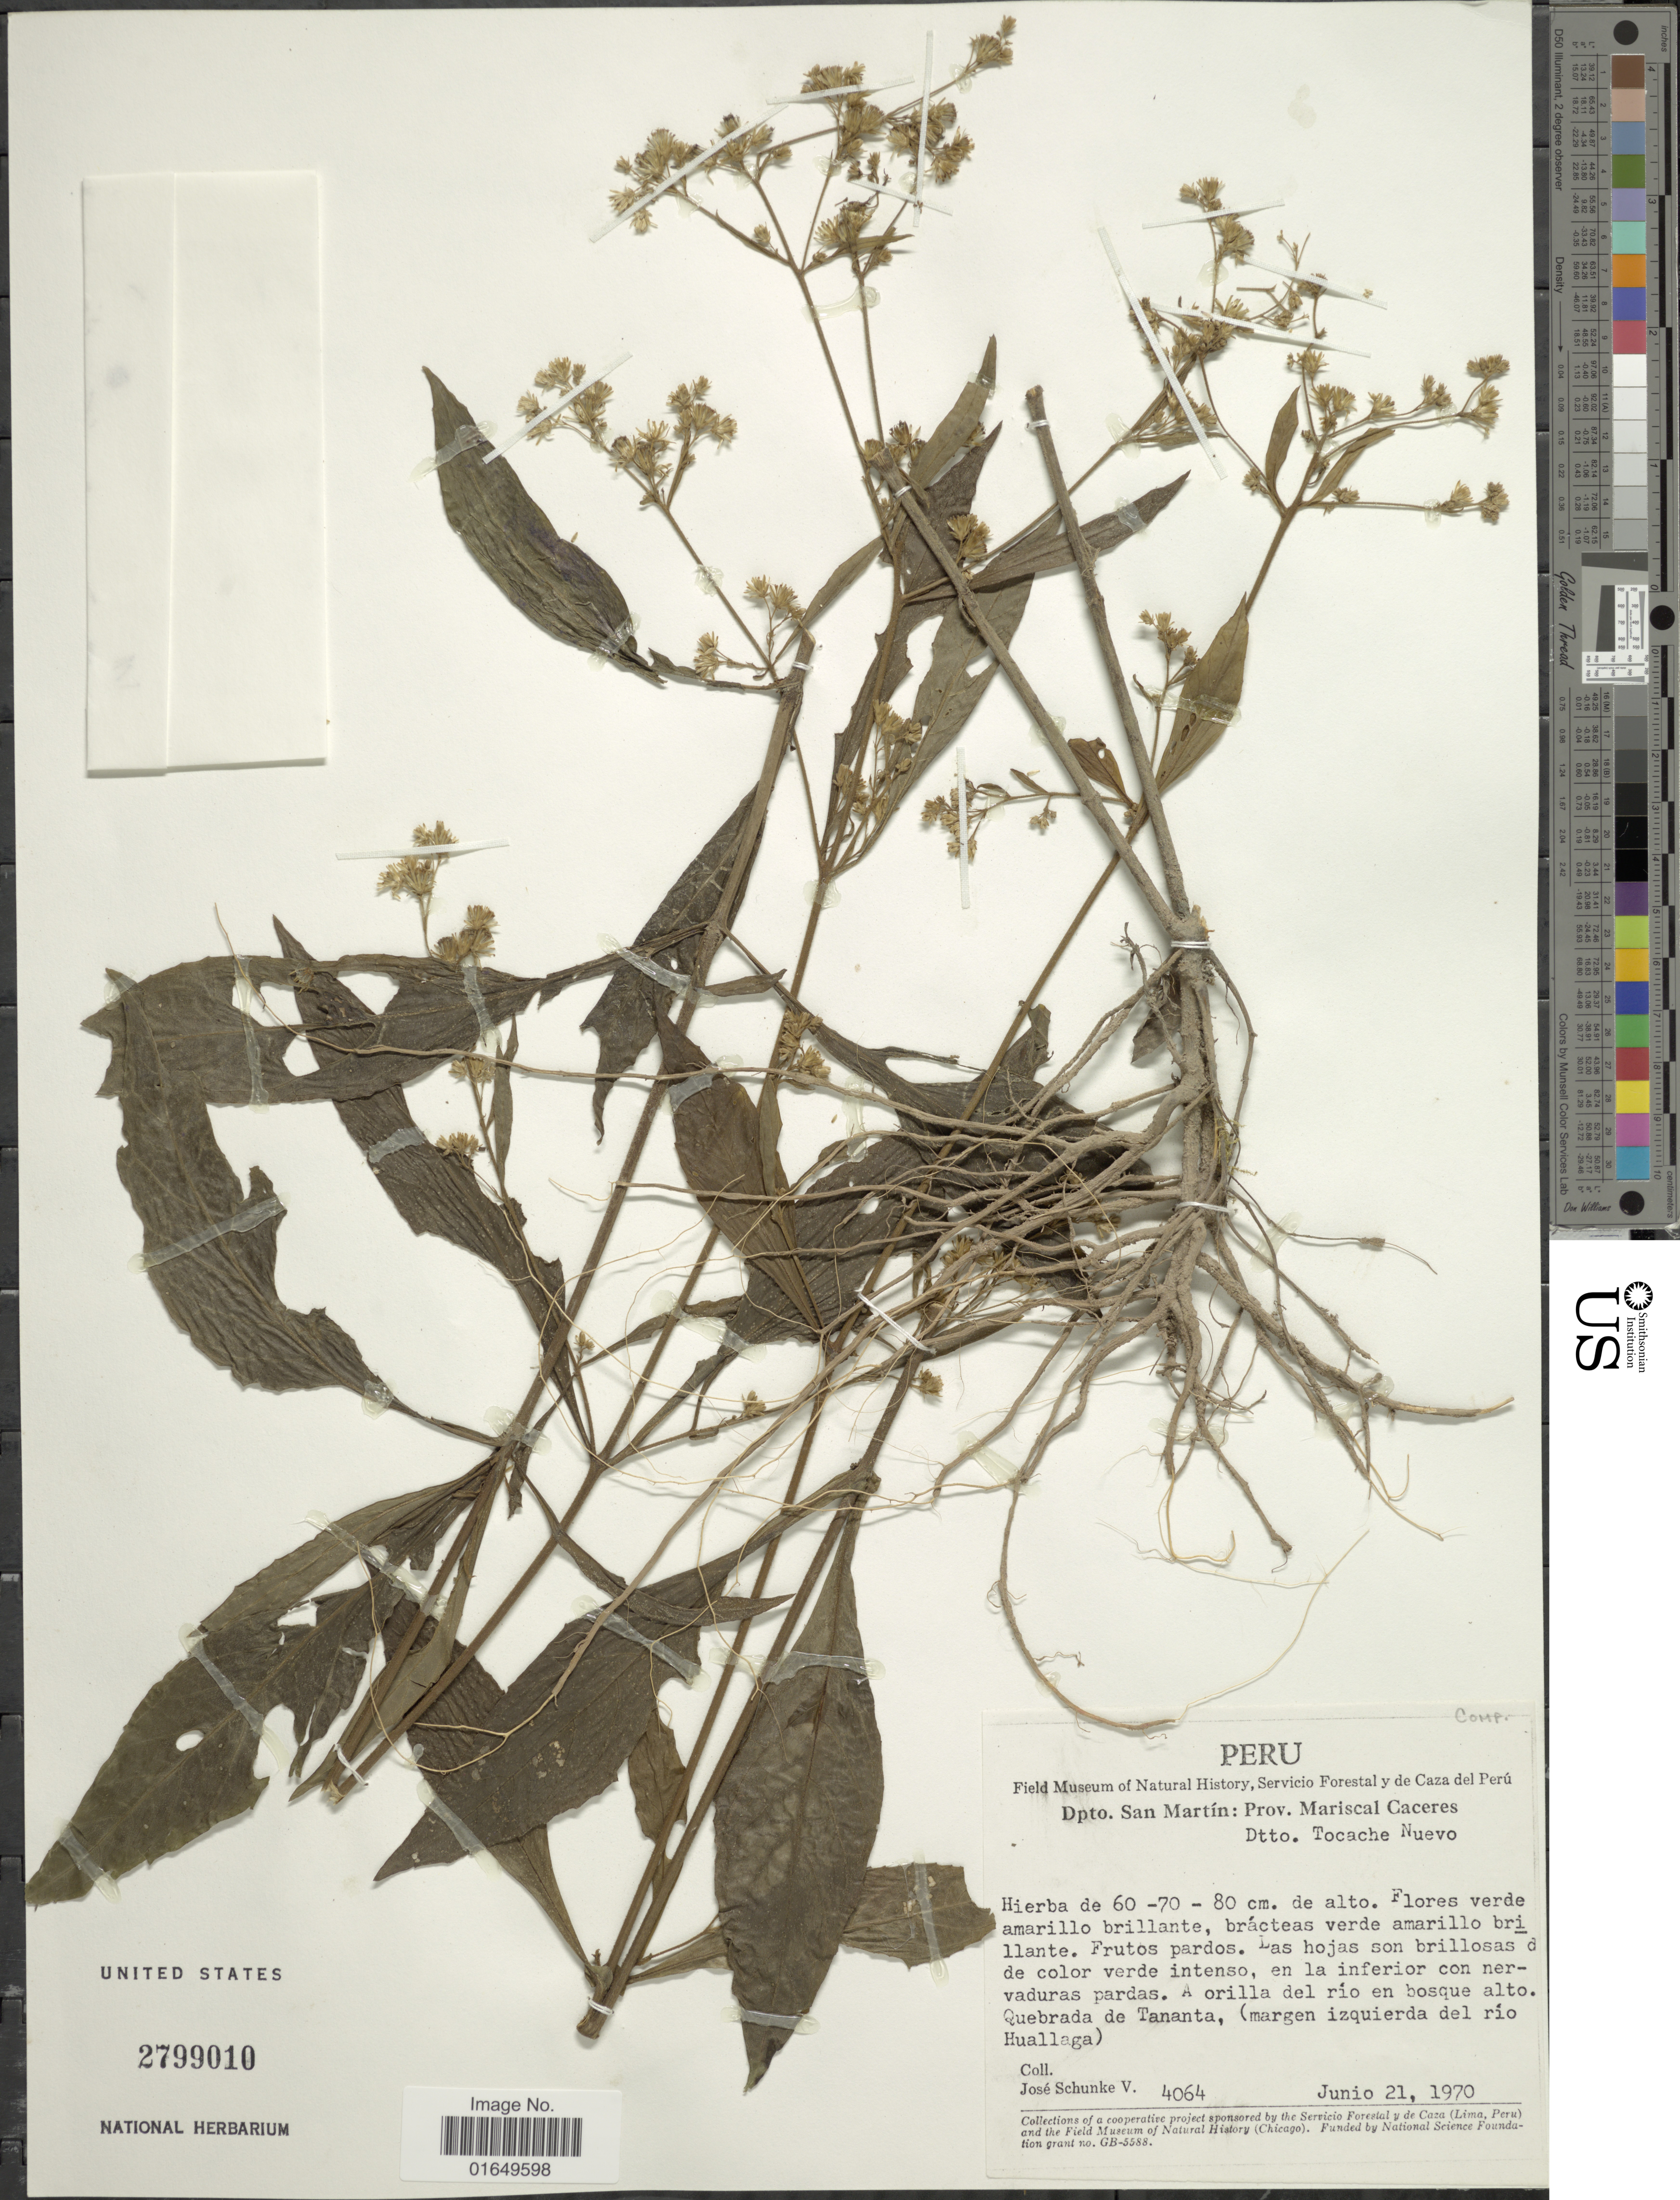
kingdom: Plantae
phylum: Tracheophyta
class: Magnoliopsida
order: Asterales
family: Asteraceae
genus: Ayapana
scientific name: Ayapana elata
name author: (Steetz) R.M. King & H. Rob.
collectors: J. Schunke Vigo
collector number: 4064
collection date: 1970-06-21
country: Peru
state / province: San Martín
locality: Prov. Mariscal Caceres. Dtto. Tocache Nuevo. A orilla del río en bosque alto. Quebrada de Tananta, (margen izquierda del río Huallaga)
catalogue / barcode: US 2799010